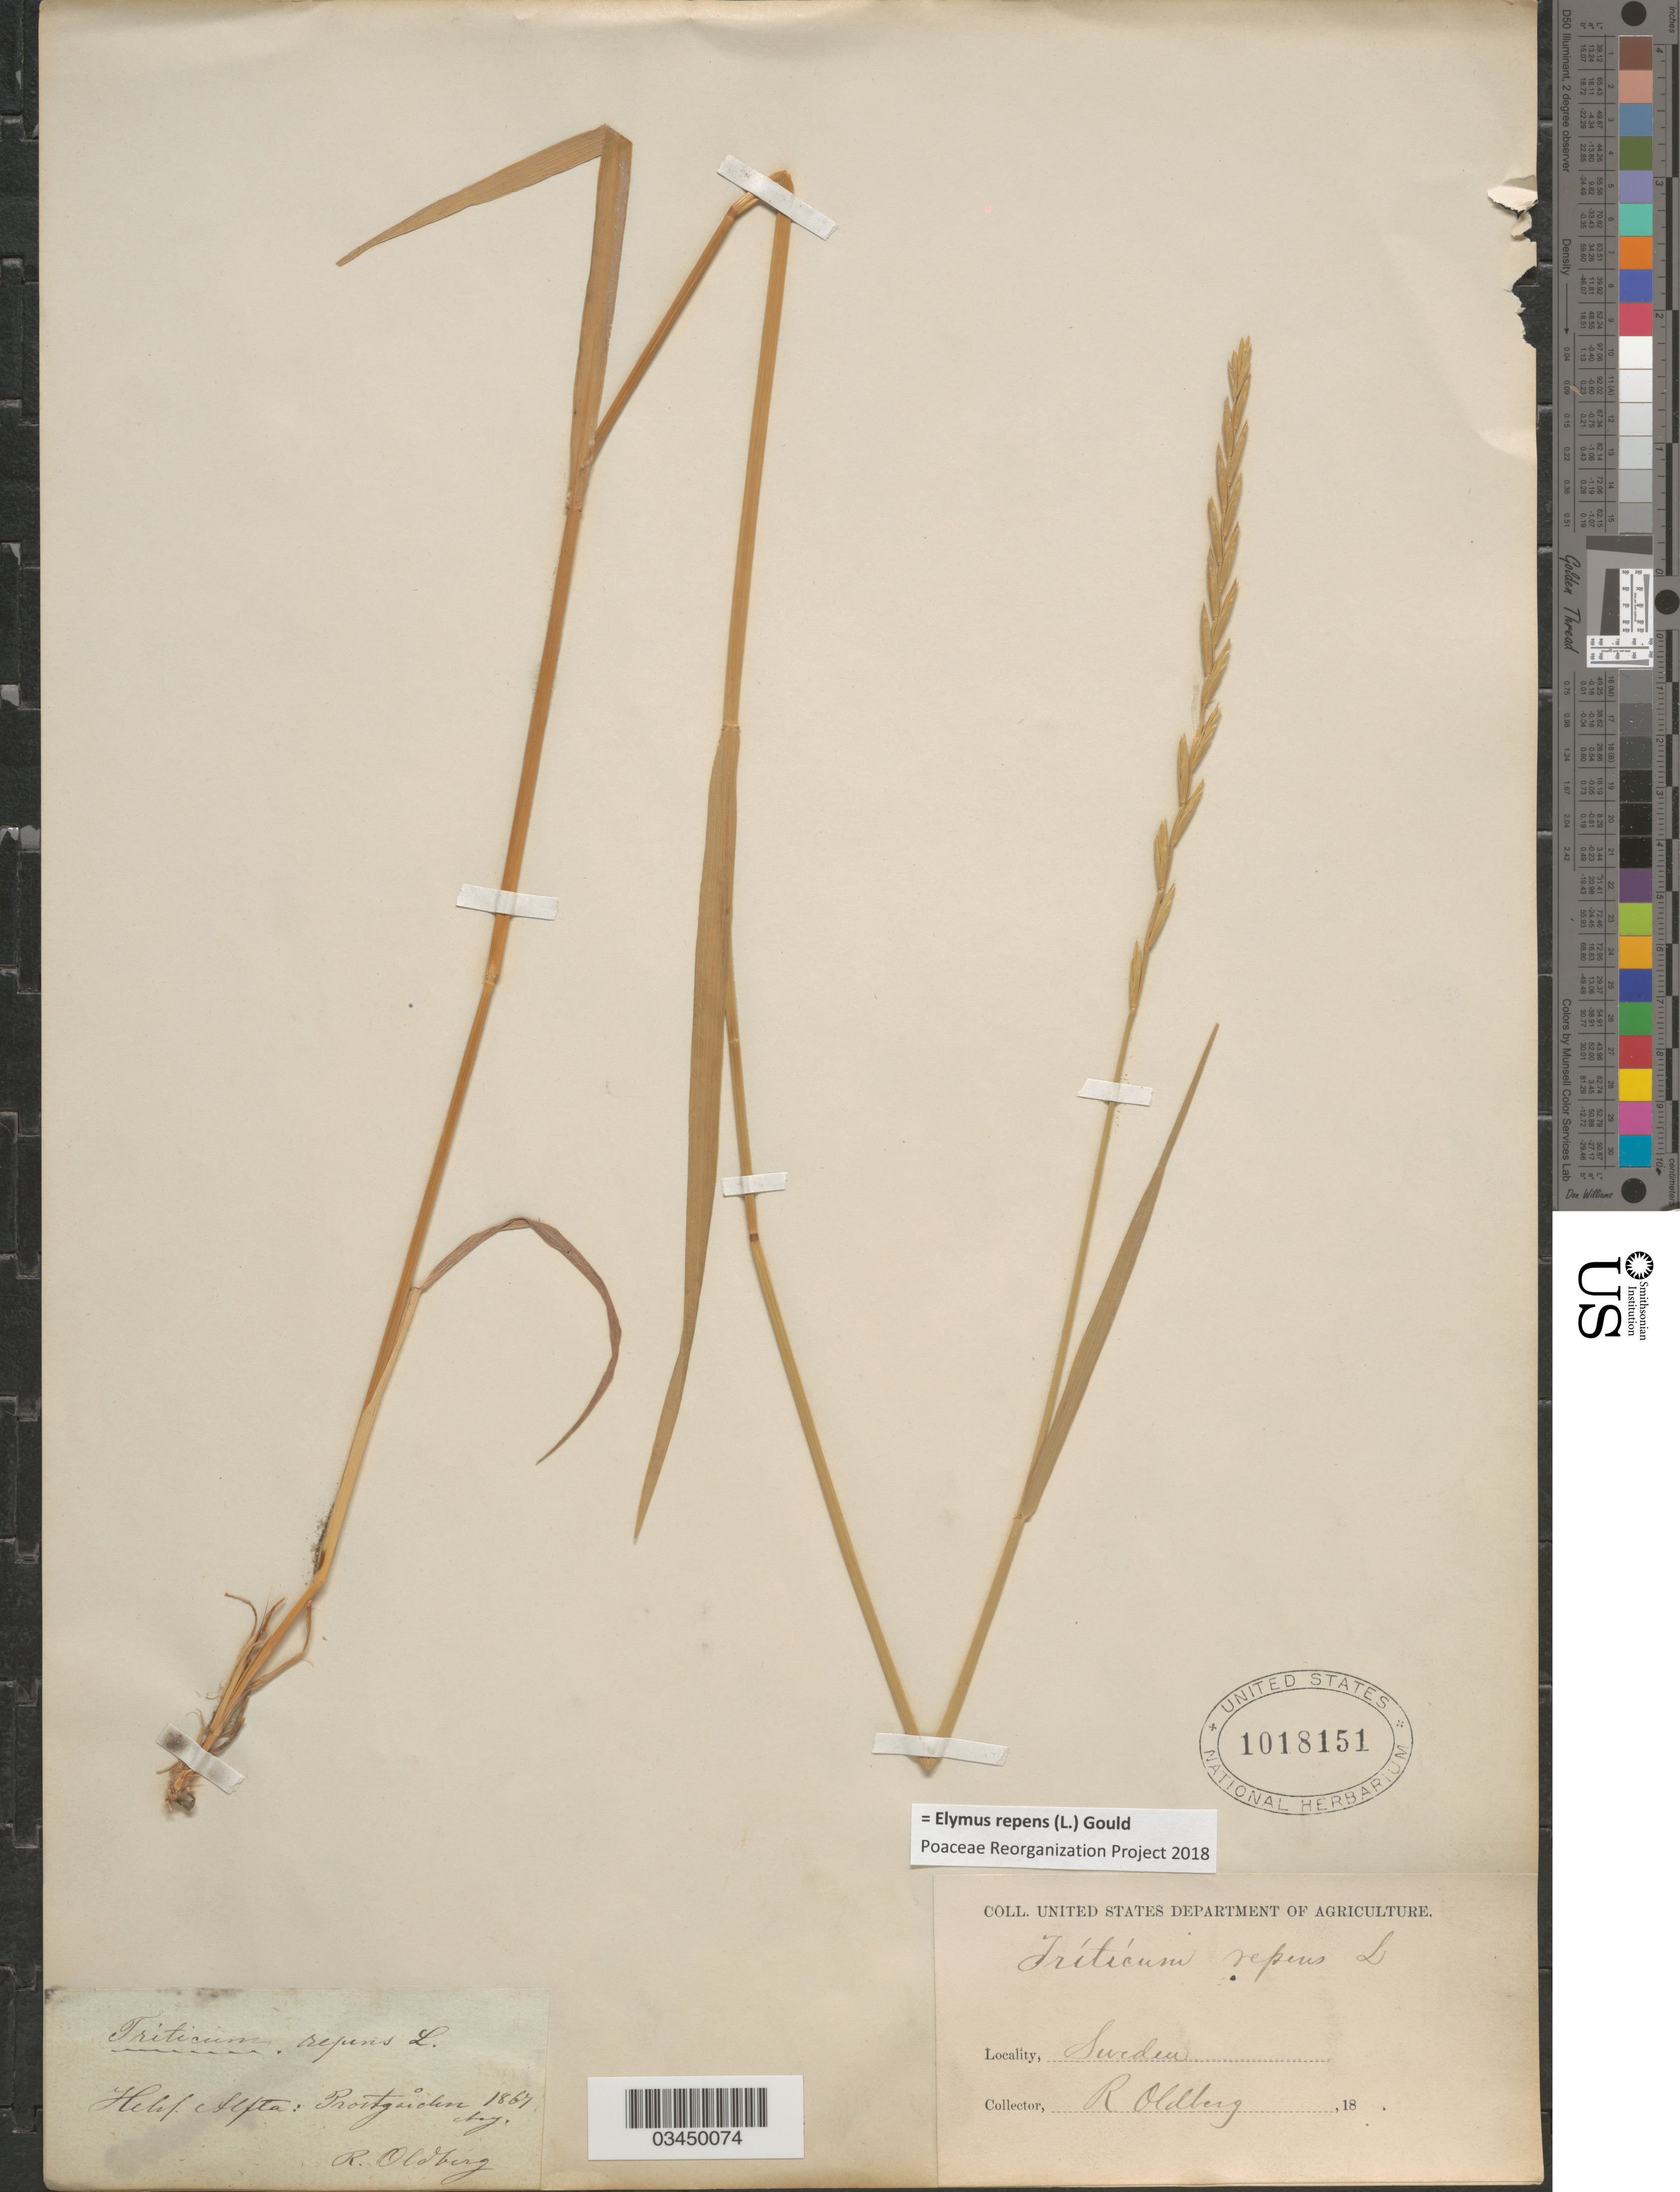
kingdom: Plantae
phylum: Tracheophyta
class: Liliopsida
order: Poales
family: Poaceae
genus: Elymus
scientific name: Elymus repens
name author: (L.) Gould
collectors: R. Oldberg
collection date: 1867-08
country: Sweden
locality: Helif. Alfta: Prästgården.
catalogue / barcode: US 1018151